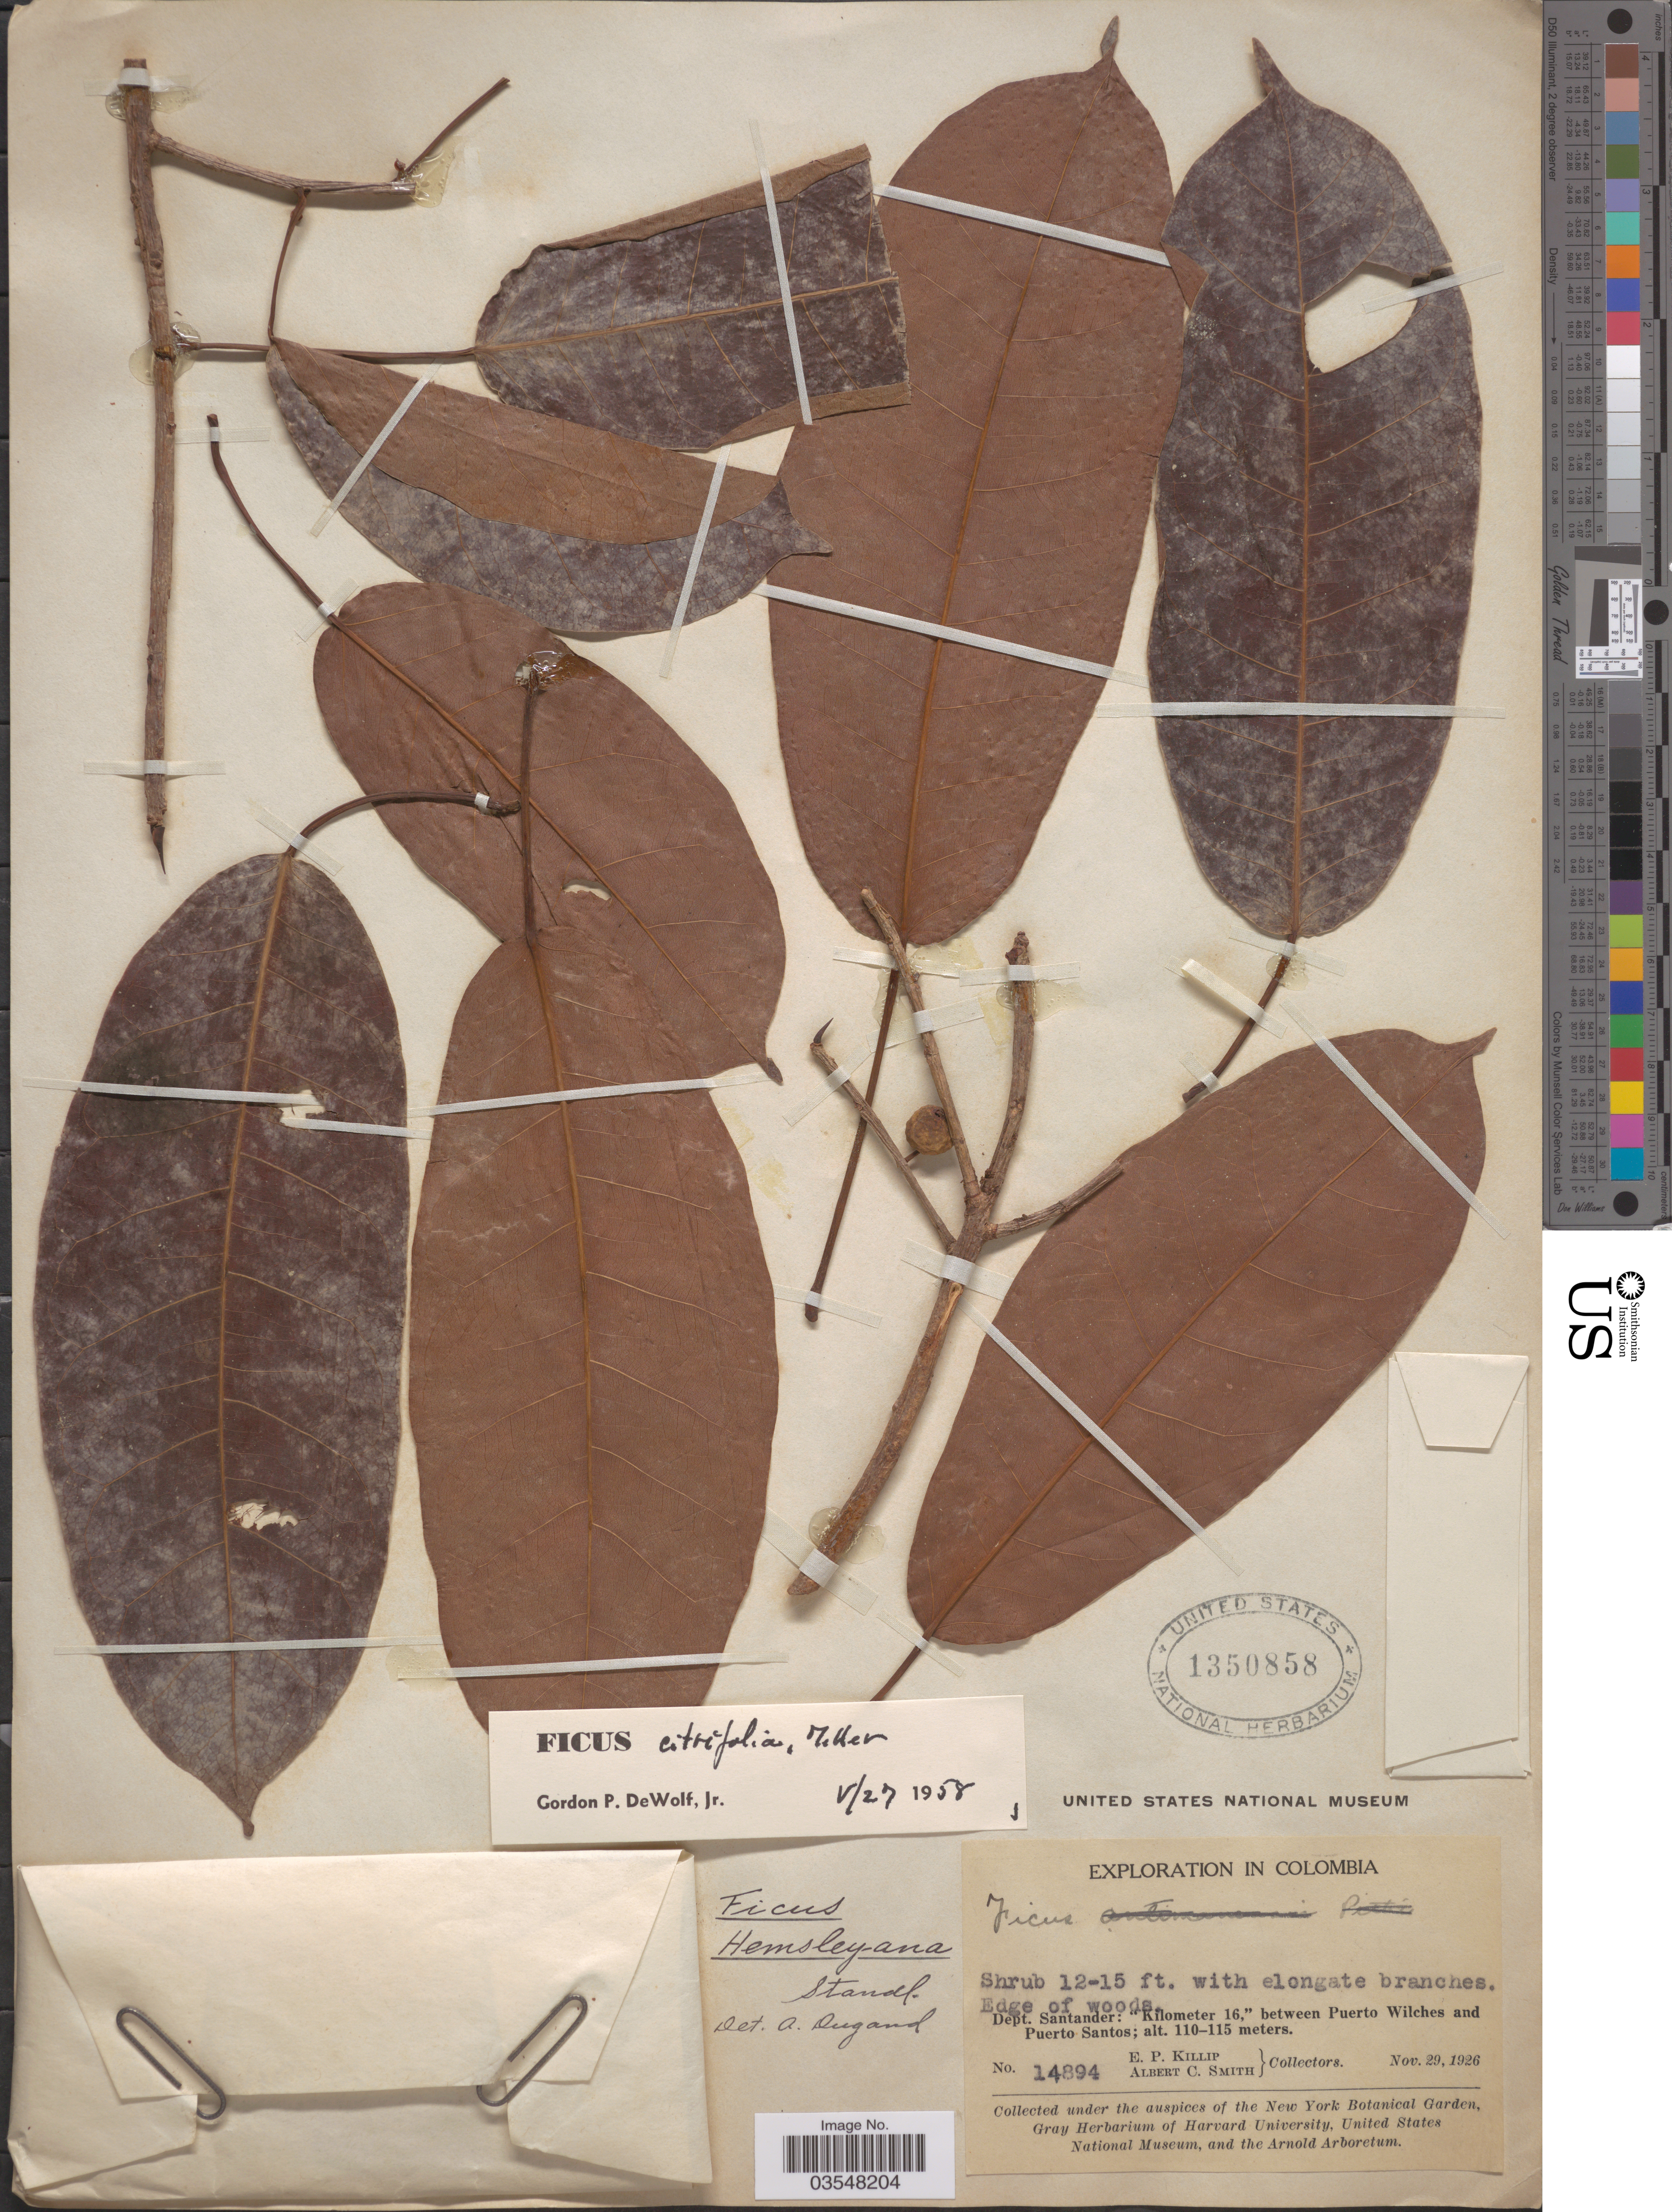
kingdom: Plantae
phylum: Tracheophyta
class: Magnoliopsida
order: Rosales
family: Moraceae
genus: Ficus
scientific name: Ficus citrifolia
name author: Mill.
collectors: E. P. Killip & A. C. Smith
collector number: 14894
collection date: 1926-11-29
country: Colombia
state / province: Santander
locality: Dept. Santander: "Kilometer 16," between Puerto Wilches and Puerto Santos.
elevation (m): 110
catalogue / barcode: US 1350858